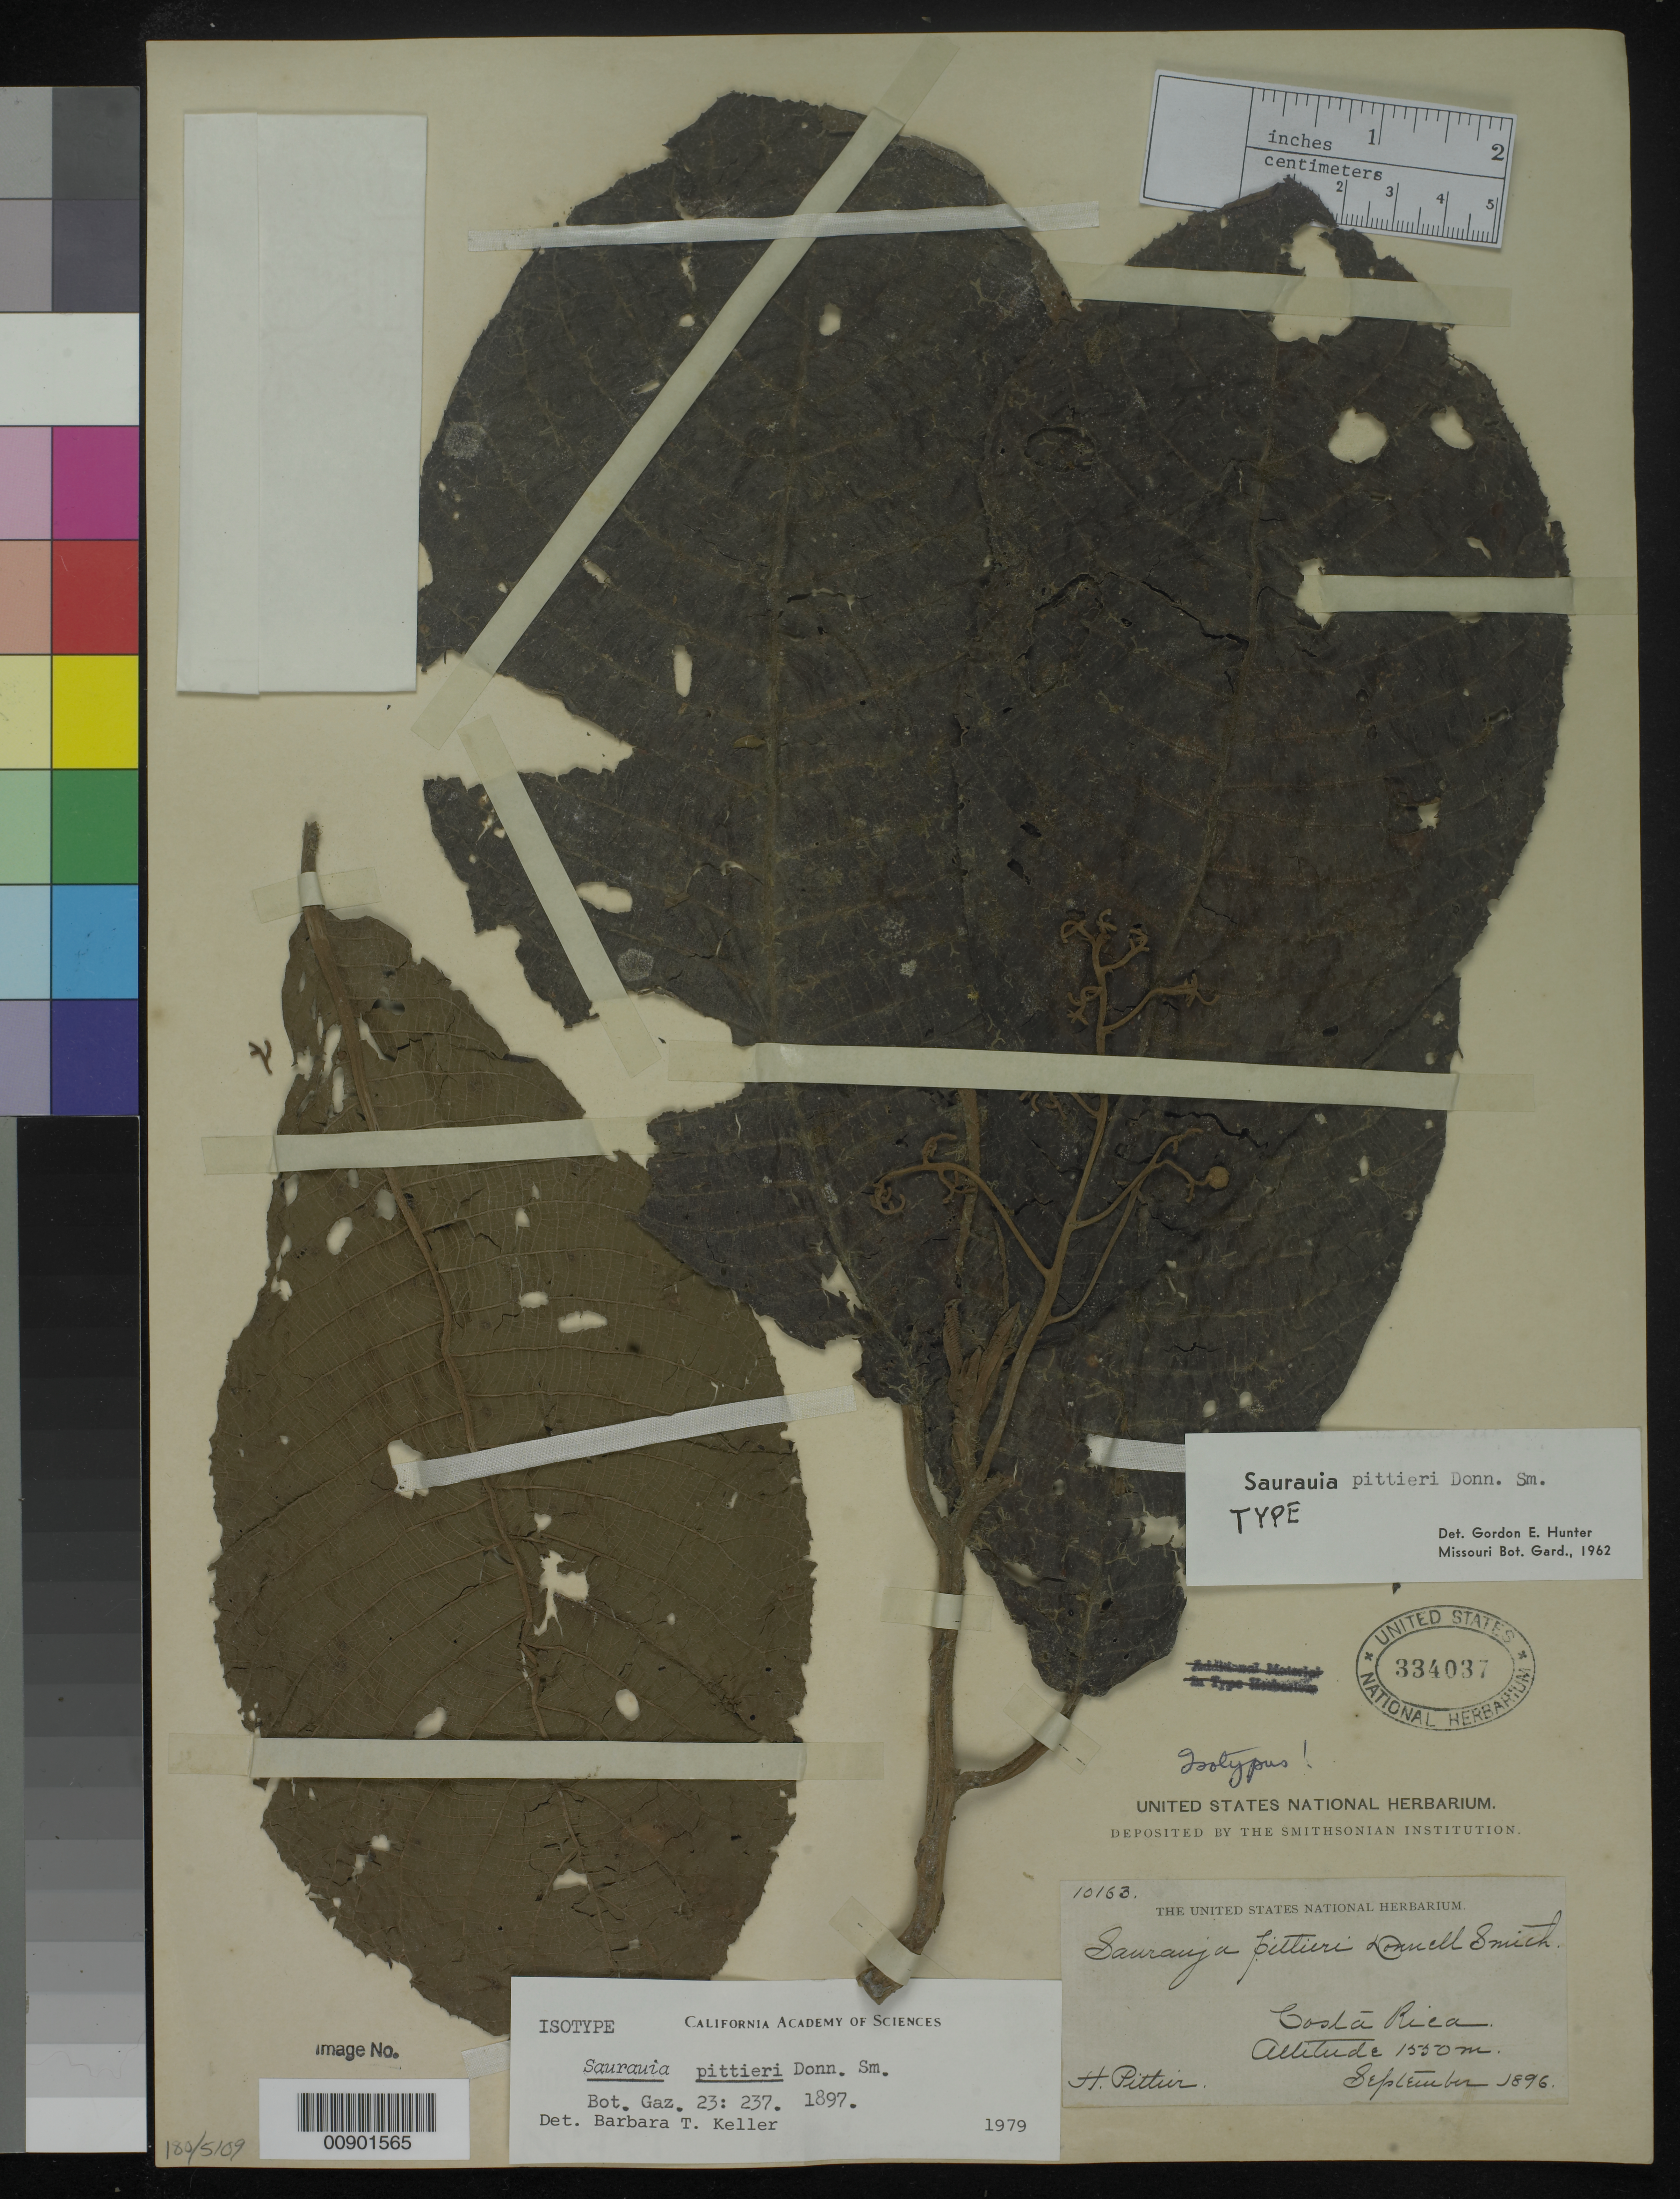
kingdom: Plantae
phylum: Tracheophyta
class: Magnoliopsida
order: Ericales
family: Actinidiaceae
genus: Saurauia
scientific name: Saurauia pittieri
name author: Donn. Sm.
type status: Isotype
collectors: H. F. Pittier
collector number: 10163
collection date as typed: Sep 1896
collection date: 1896-09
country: Costa Rica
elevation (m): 1550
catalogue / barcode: US 334037